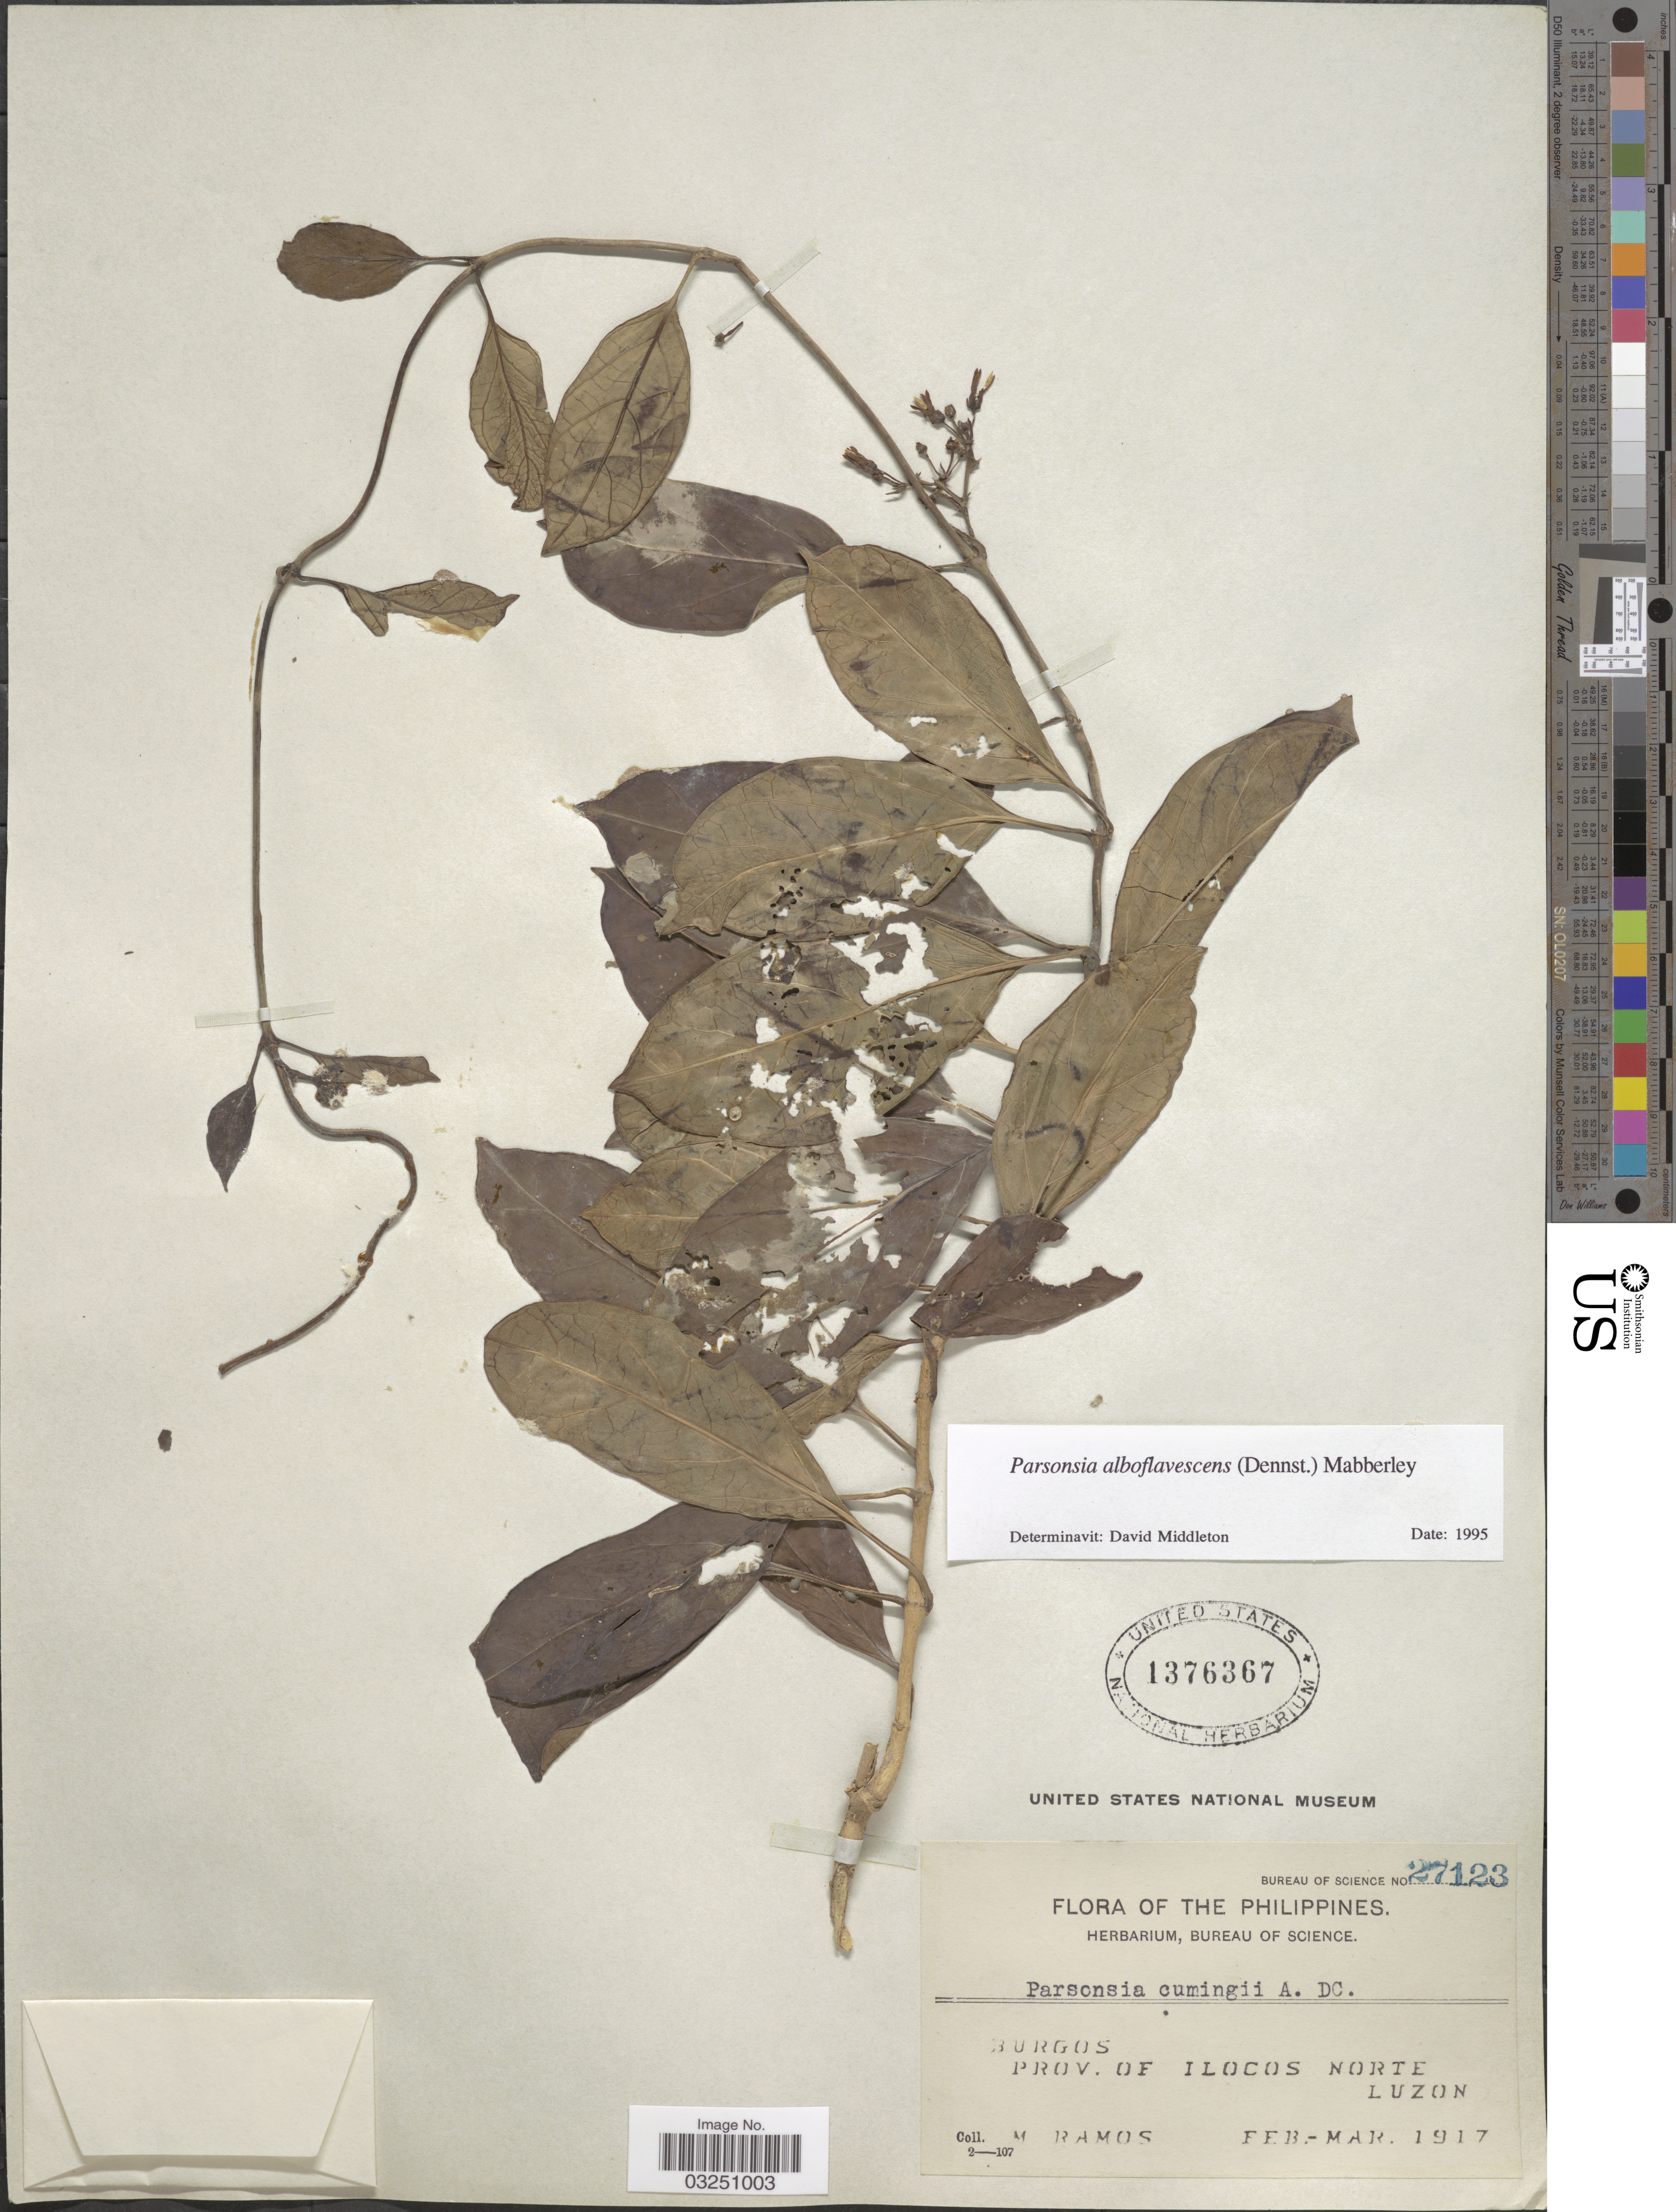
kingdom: Plantae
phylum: Tracheophyta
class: Magnoliopsida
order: Gentianales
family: Apocynaceae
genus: Parsonsia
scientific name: Parsonsia alboflavescens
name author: (Dennst.) Mabberley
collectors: M. Ramos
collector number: Bureau of Science 27123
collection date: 1917-02/1917-03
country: Philippines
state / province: Ilocos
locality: Burgos, Prov. of Ilocos Norte, Luzon.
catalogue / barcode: US 1376367